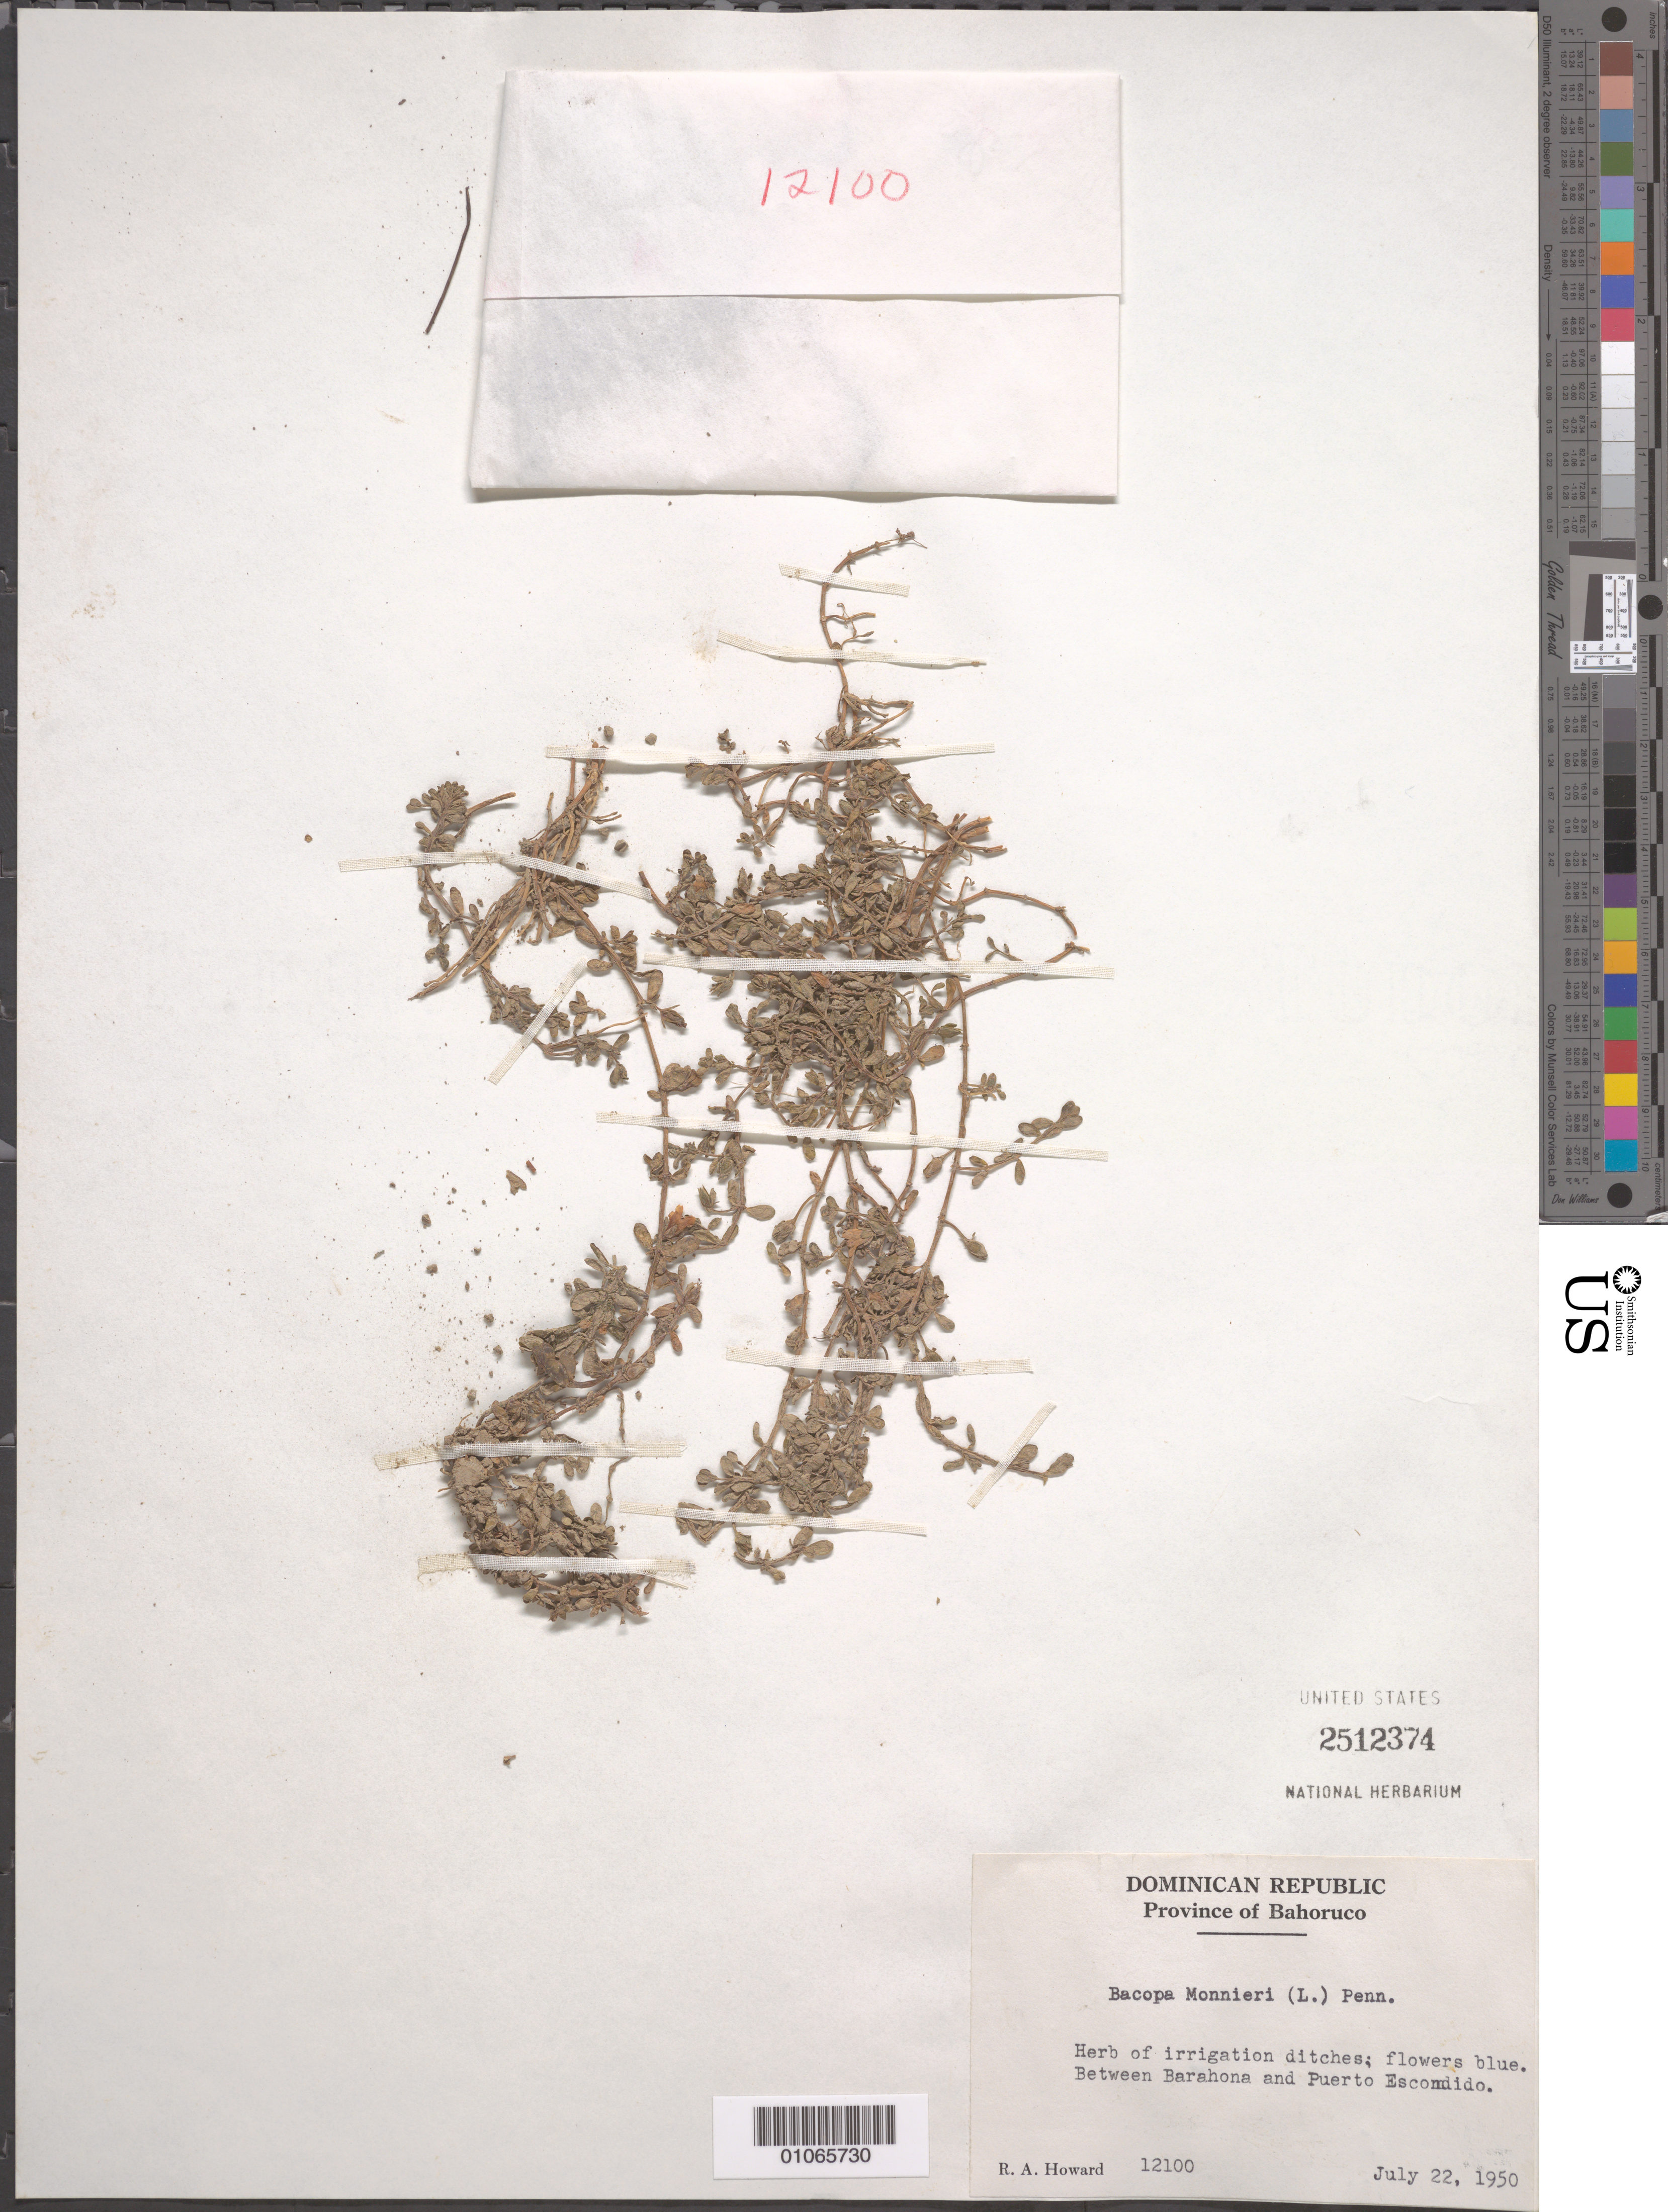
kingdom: Plantae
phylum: Tracheophyta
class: Magnoliopsida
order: Lamiales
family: Plantaginaceae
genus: Bacopa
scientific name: Bacopa monnieri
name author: (L.) Wettst.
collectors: R. A. Howard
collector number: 12100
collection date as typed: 22 Jul 1950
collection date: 1950-07-22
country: Dominican Republic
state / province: Baoruco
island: Hispaniola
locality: Between Barahona and Puerto Escomdido.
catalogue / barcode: US 2512374